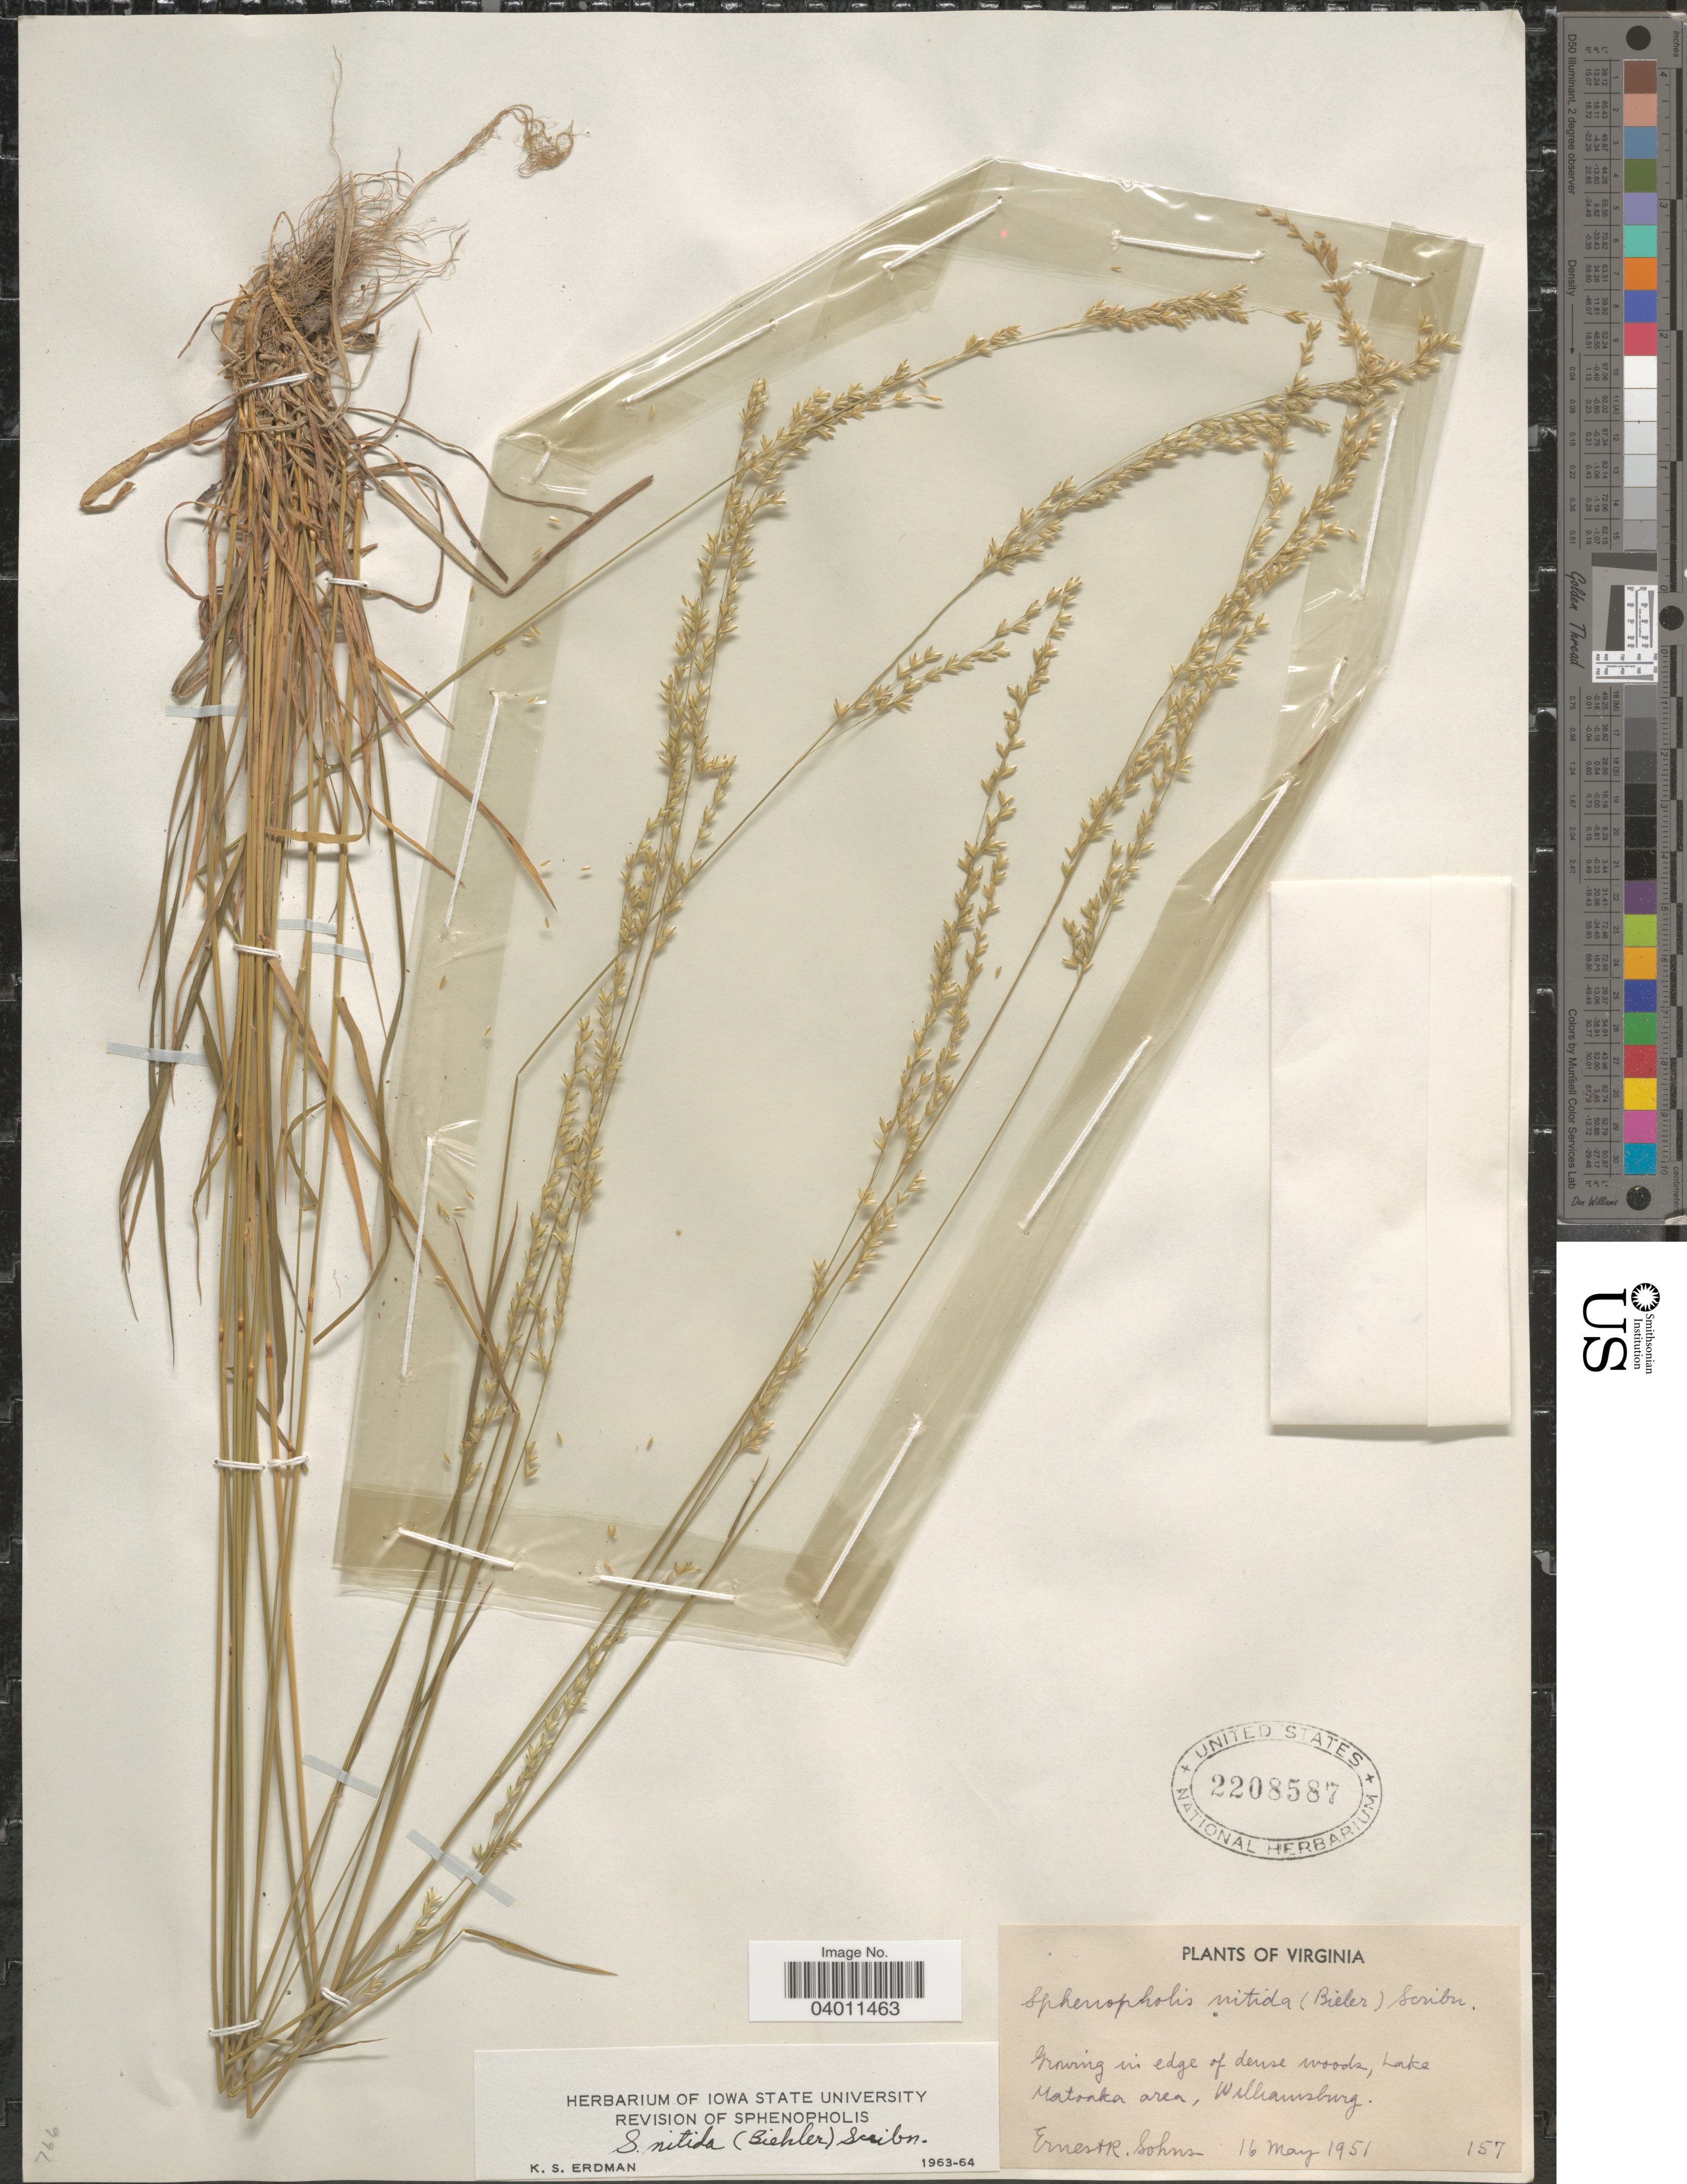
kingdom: Plantae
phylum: Tracheophyta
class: Liliopsida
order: Poales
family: Poaceae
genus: Sphenopholis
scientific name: Sphenopholis nitida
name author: (Biehler) Scribn.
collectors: E. R. Sohns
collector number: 157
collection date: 1951-05-16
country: United States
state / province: Virginia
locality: Lake Matonka area, Williamsburg.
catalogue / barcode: US 2208587